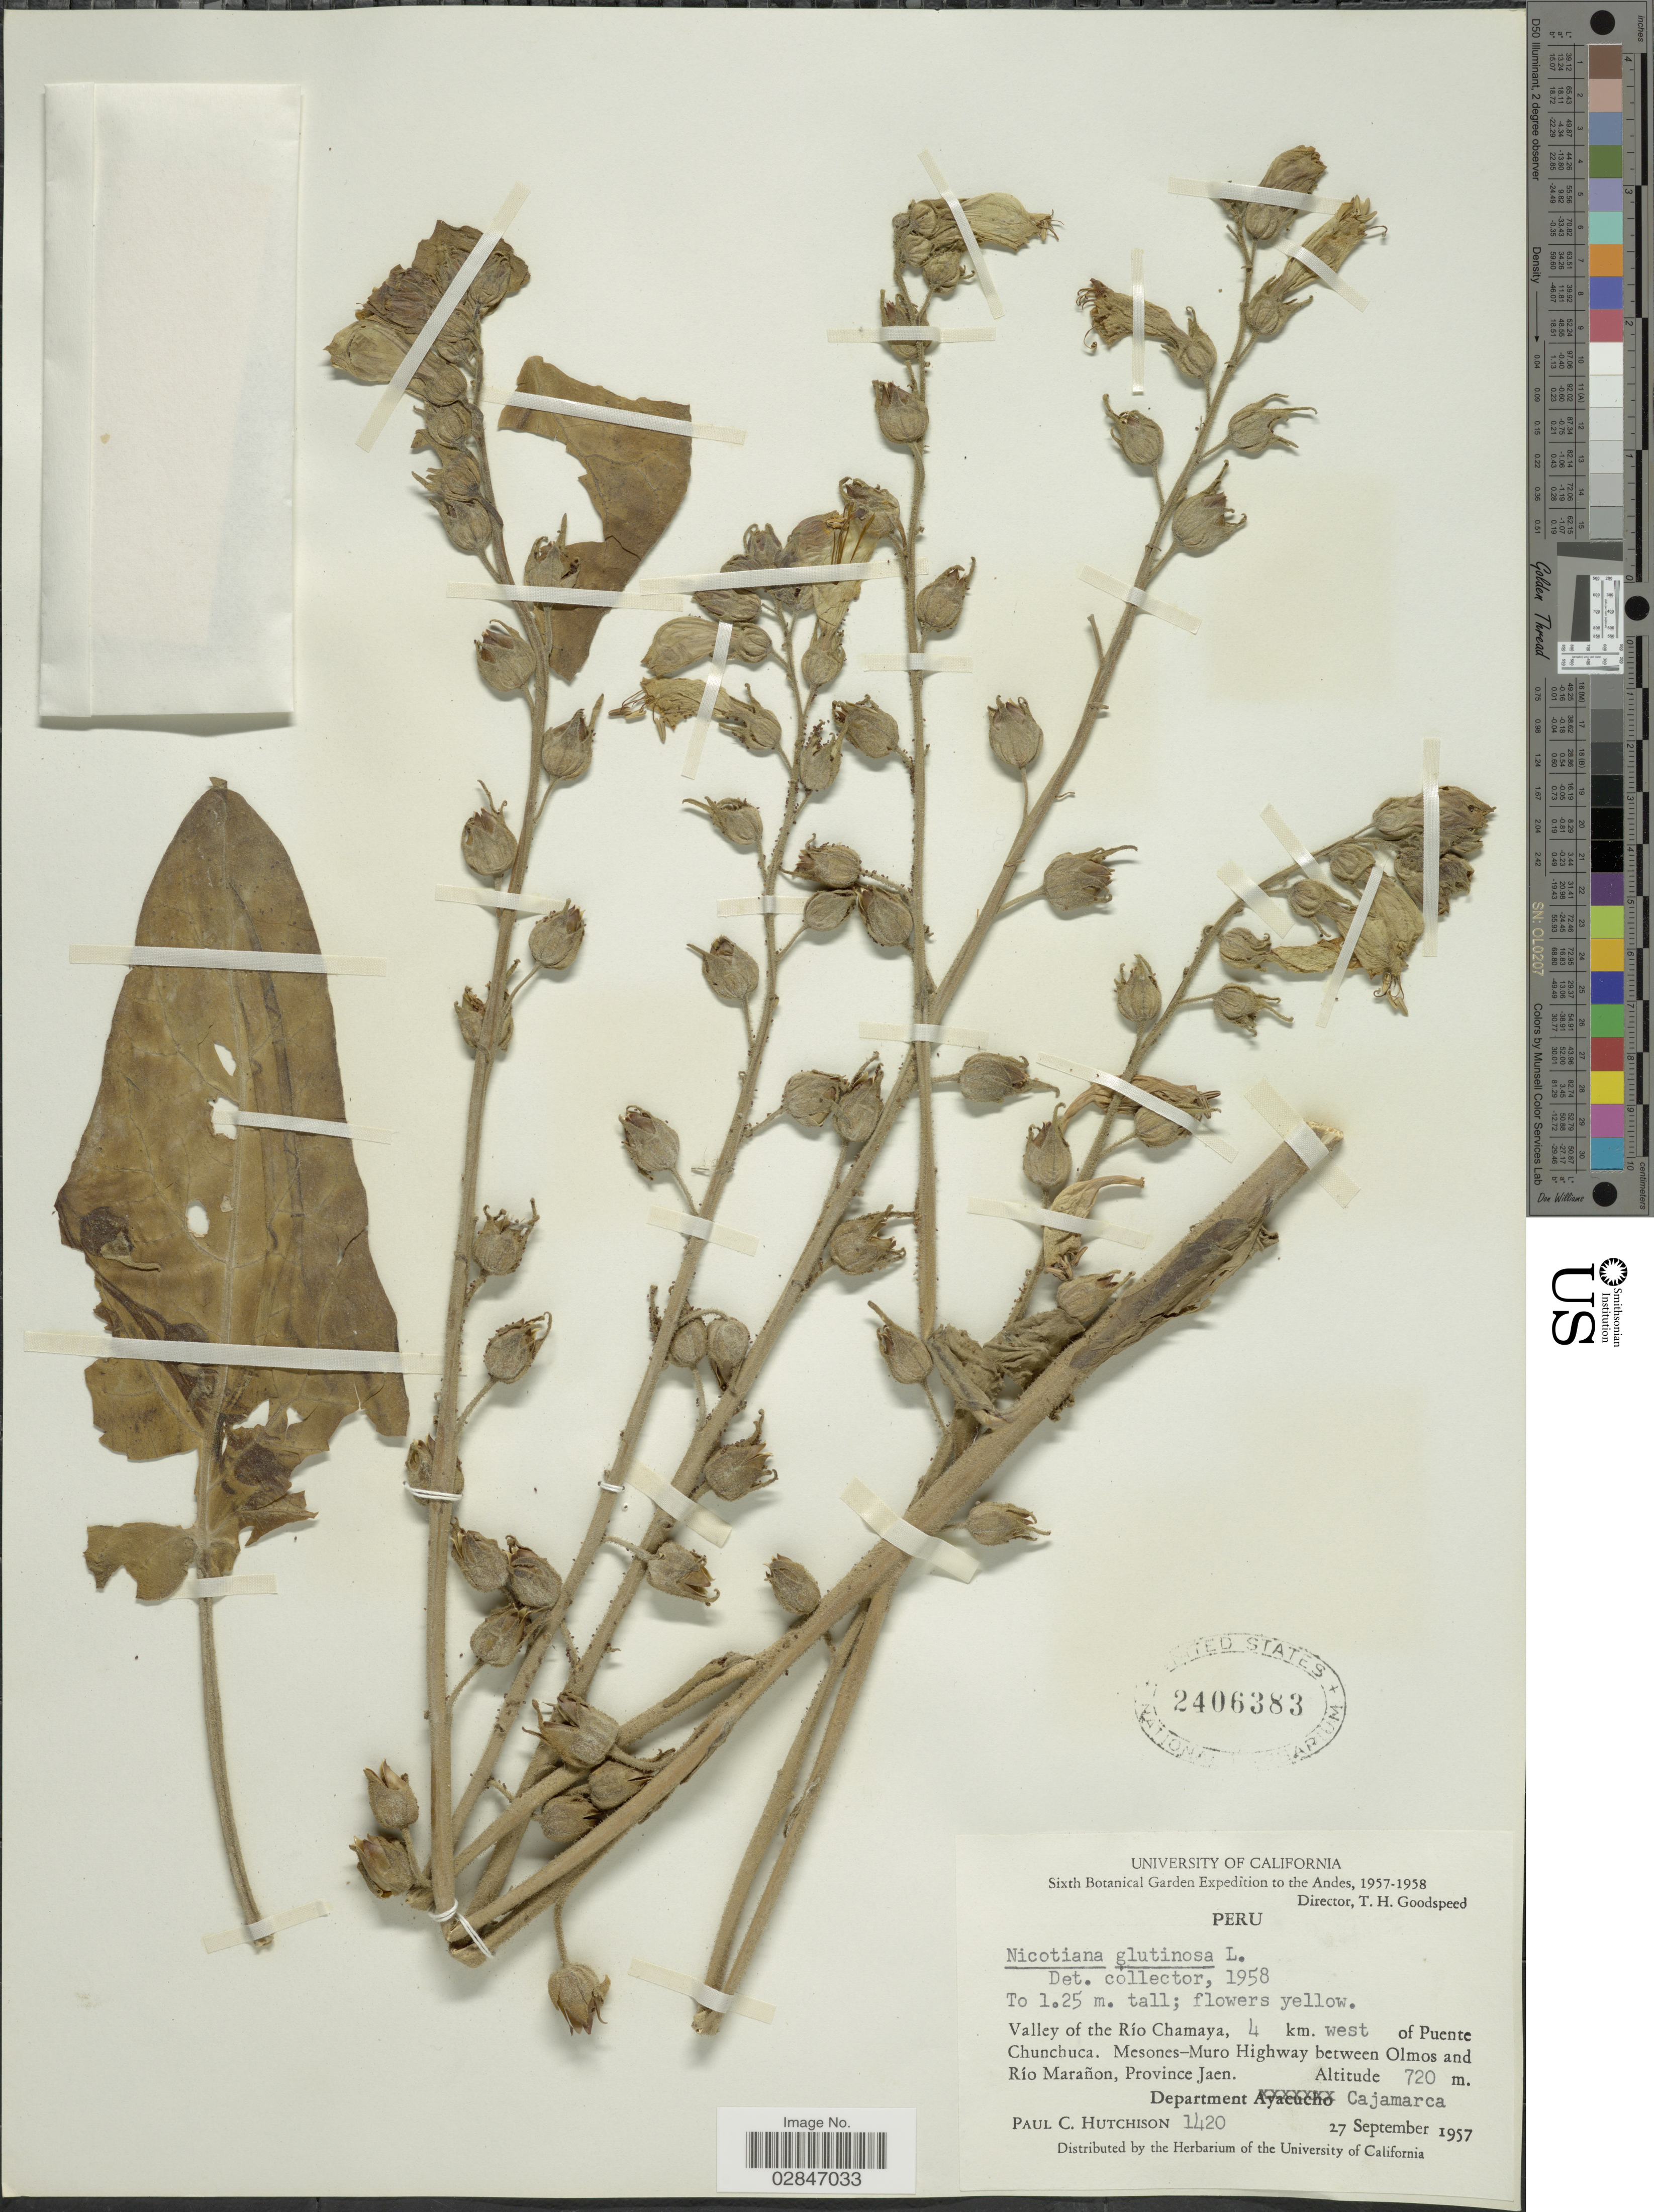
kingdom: Plantae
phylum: Tracheophyta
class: Magnoliopsida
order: Solanales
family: Solanaceae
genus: Nicotiana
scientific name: Nicotiana glutinosa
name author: L.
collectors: P. C. Hutchison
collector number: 1420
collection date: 1957-09-27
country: Peru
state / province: Cajamarca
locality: The Andes, Valley of the Río Chamaya, 4 km. west of Puente Chunchuca, Mesones-Muro Highway between Olmos and Río Marañon, Province Jaen, Department Cajamarca.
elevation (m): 720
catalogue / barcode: US 2406383